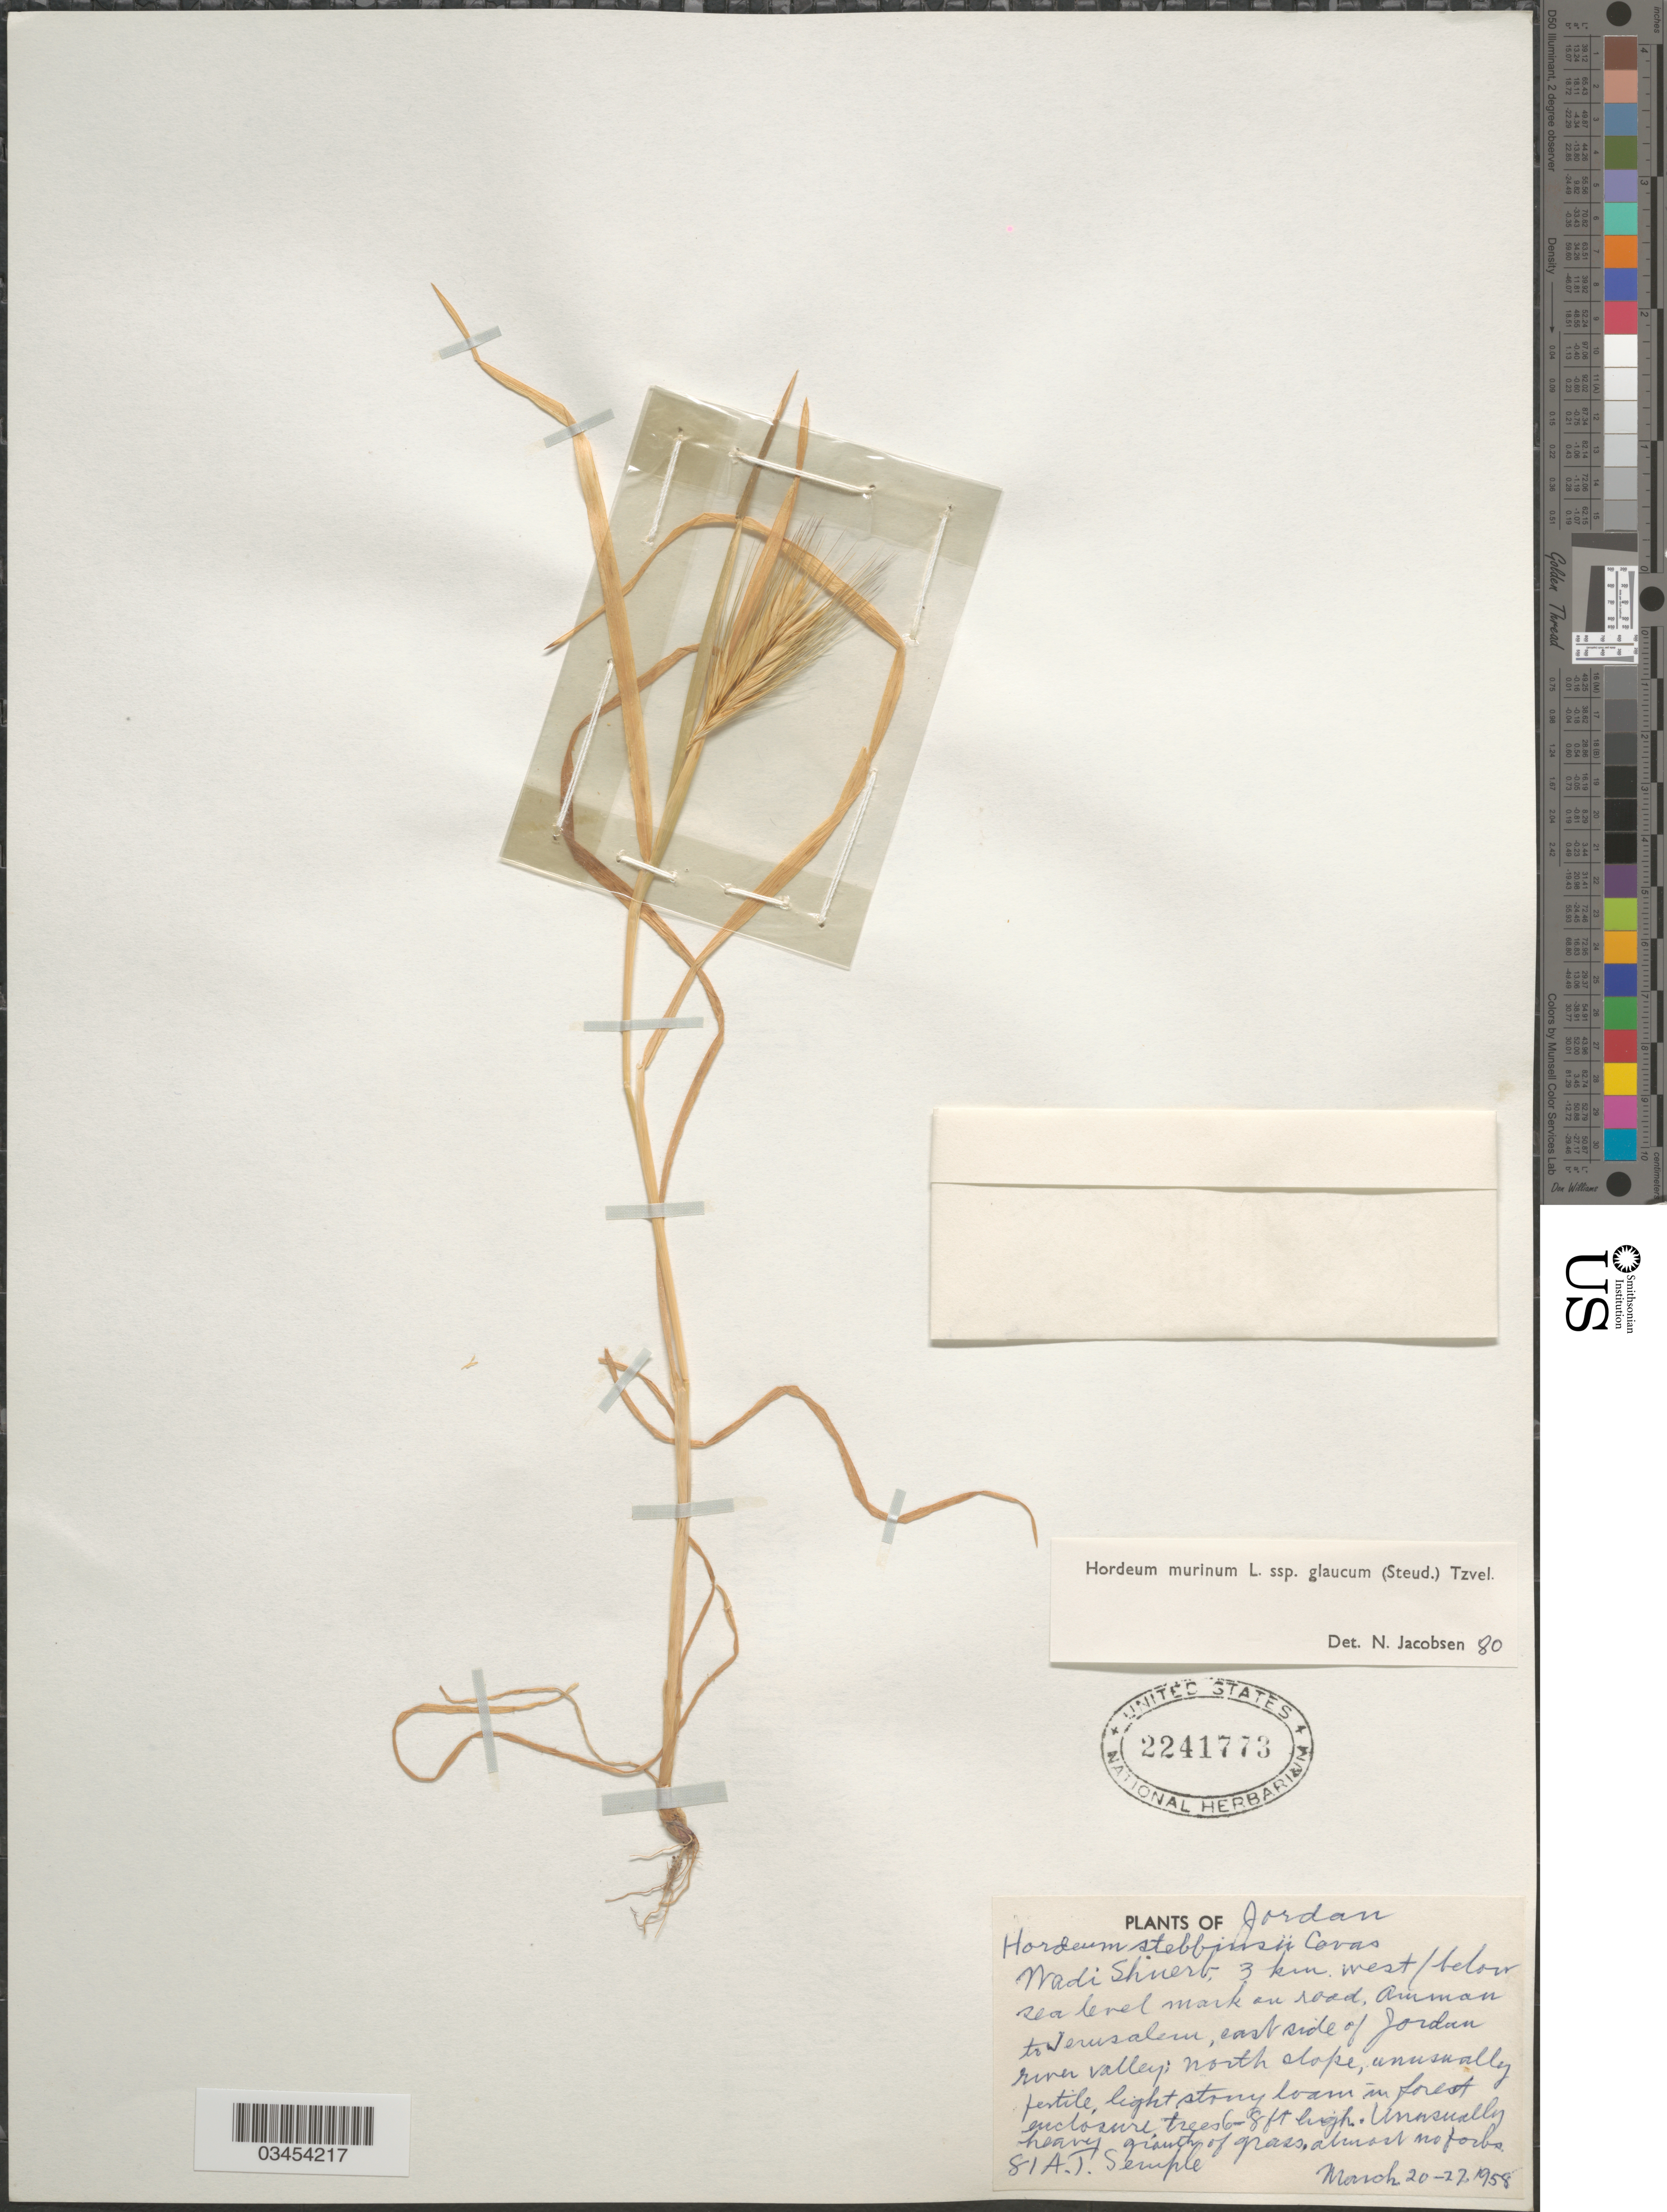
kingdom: Plantae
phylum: Tracheophyta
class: Liliopsida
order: Poales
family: Poaceae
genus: Hordeum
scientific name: Hordeum murinum subsp. glaucum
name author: (Steud.) Tzvelev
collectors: A. Semple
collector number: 81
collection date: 1958-03-20/1958-03-27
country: Jordan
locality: Wadi Shueib, 3 km. west (below sea level mark on road, Amman to Jerusalem, east side of Jordan river valley; north slope.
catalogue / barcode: US 2241773